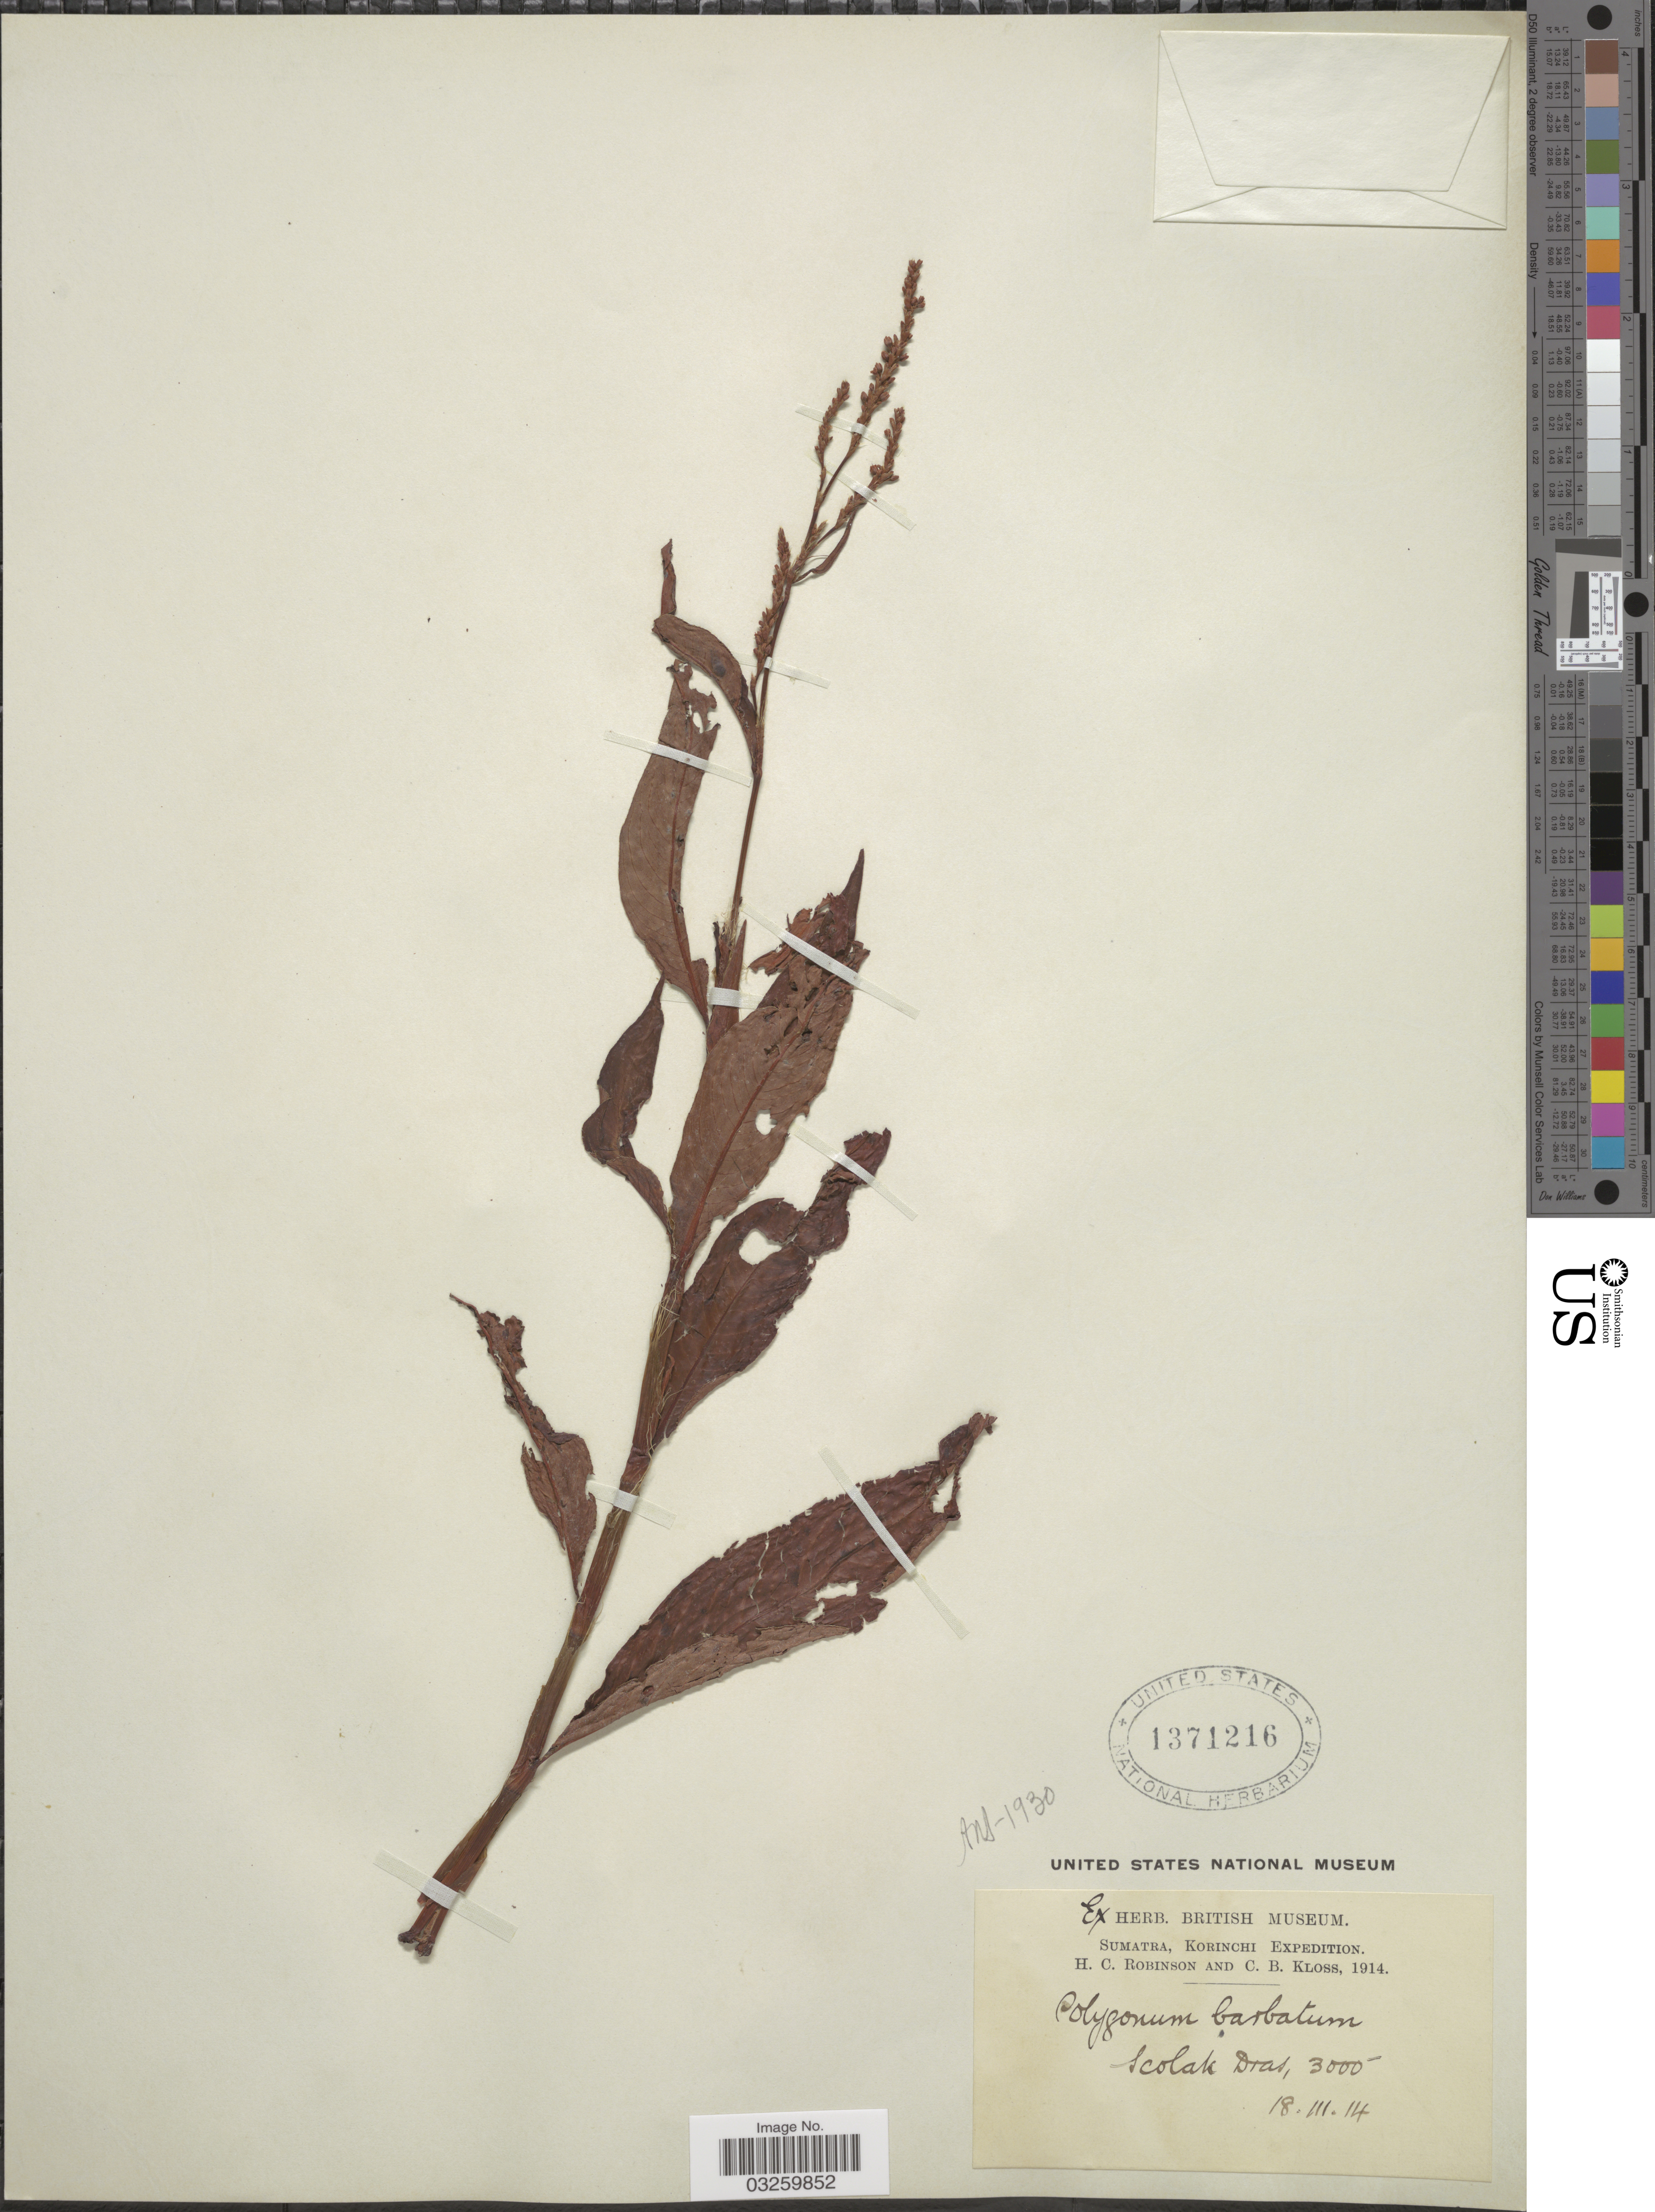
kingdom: Plantae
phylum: Tracheophyta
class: Magnoliopsida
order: Caryophyllales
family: Polygonaceae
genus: Persicaria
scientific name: Persicaria barbata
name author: (L.) H. Hara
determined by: Wagner, W. L., (BOT), Smithsonian Institution - National Museum of Natural History (UNITED STATES)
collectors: H. C. Robinson & C. Kloss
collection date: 1914-03-18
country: Indonesia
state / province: Sumatra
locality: Korinchi. Scolak Dras [interpreted].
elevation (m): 914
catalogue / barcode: US 1371216